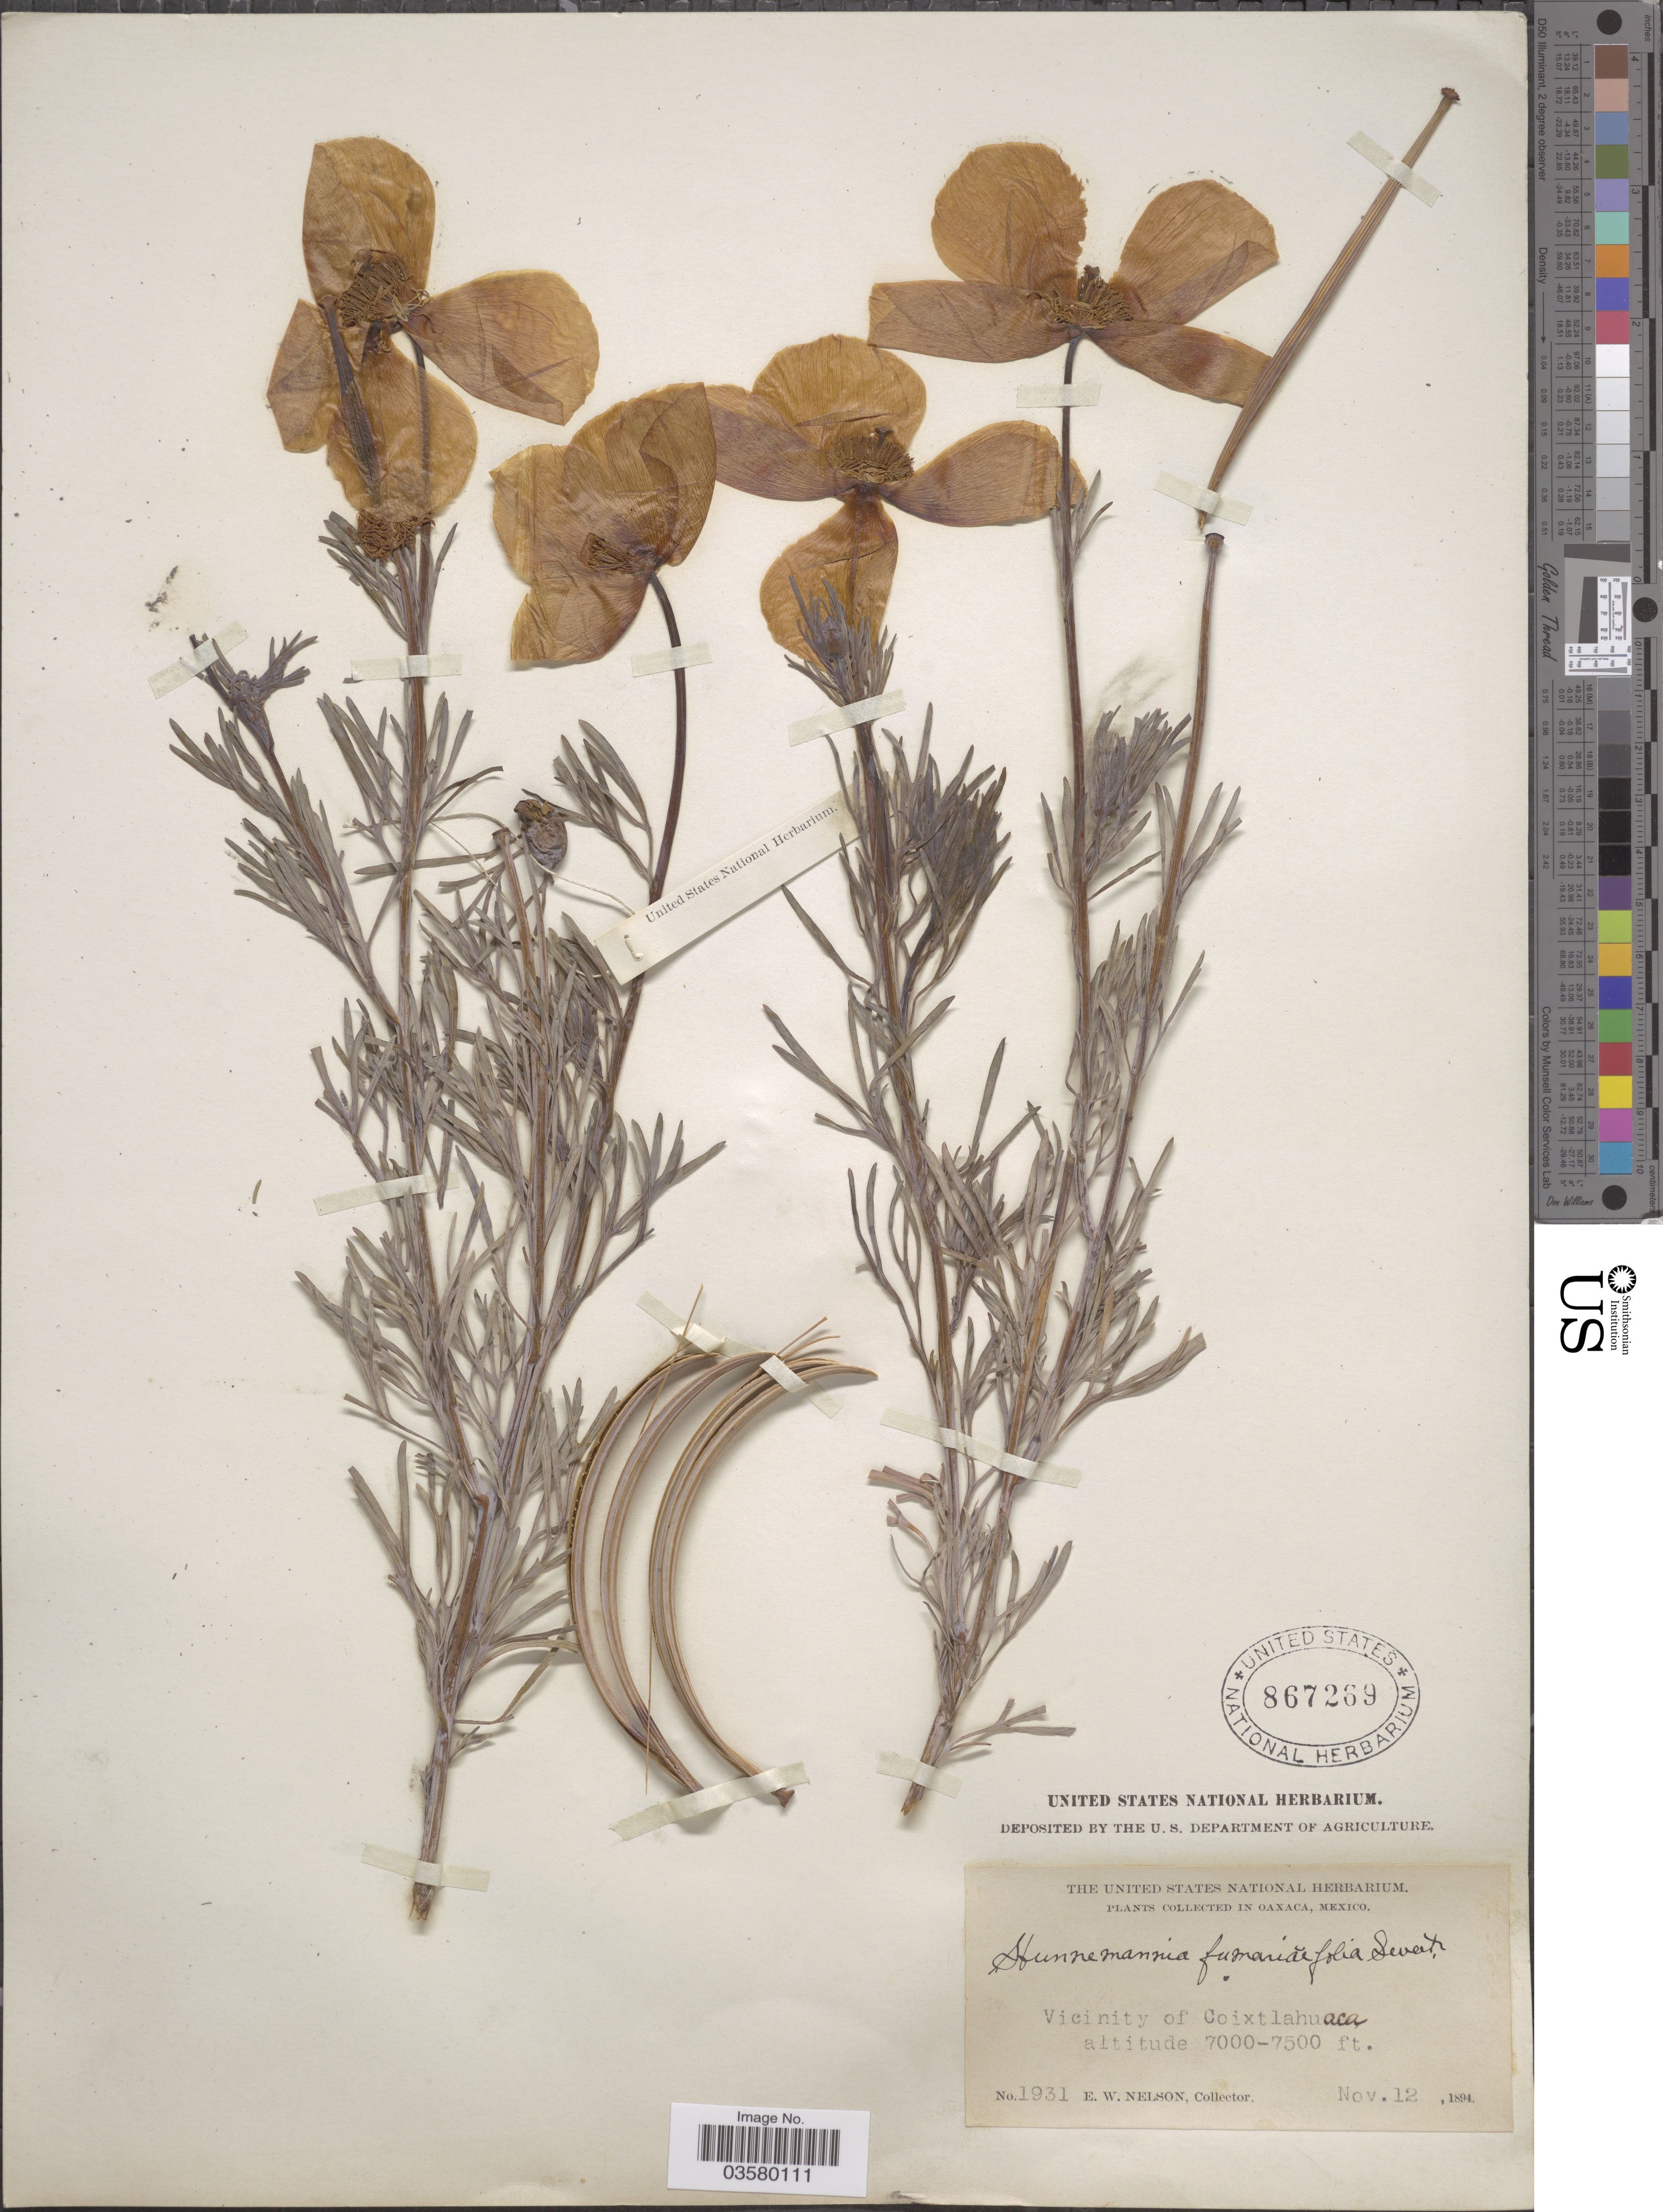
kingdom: Plantae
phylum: Tracheophyta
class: Magnoliopsida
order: Ranunculales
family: Papaveraceae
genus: Hunnemannia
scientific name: Hunnemannia fumariifolia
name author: Sweet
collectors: E. W. Nelson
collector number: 1931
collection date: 1894-11-12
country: Mexico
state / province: Oaxaca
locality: Vicinity of Coixtlahuaca.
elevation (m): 2134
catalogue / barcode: US 867269